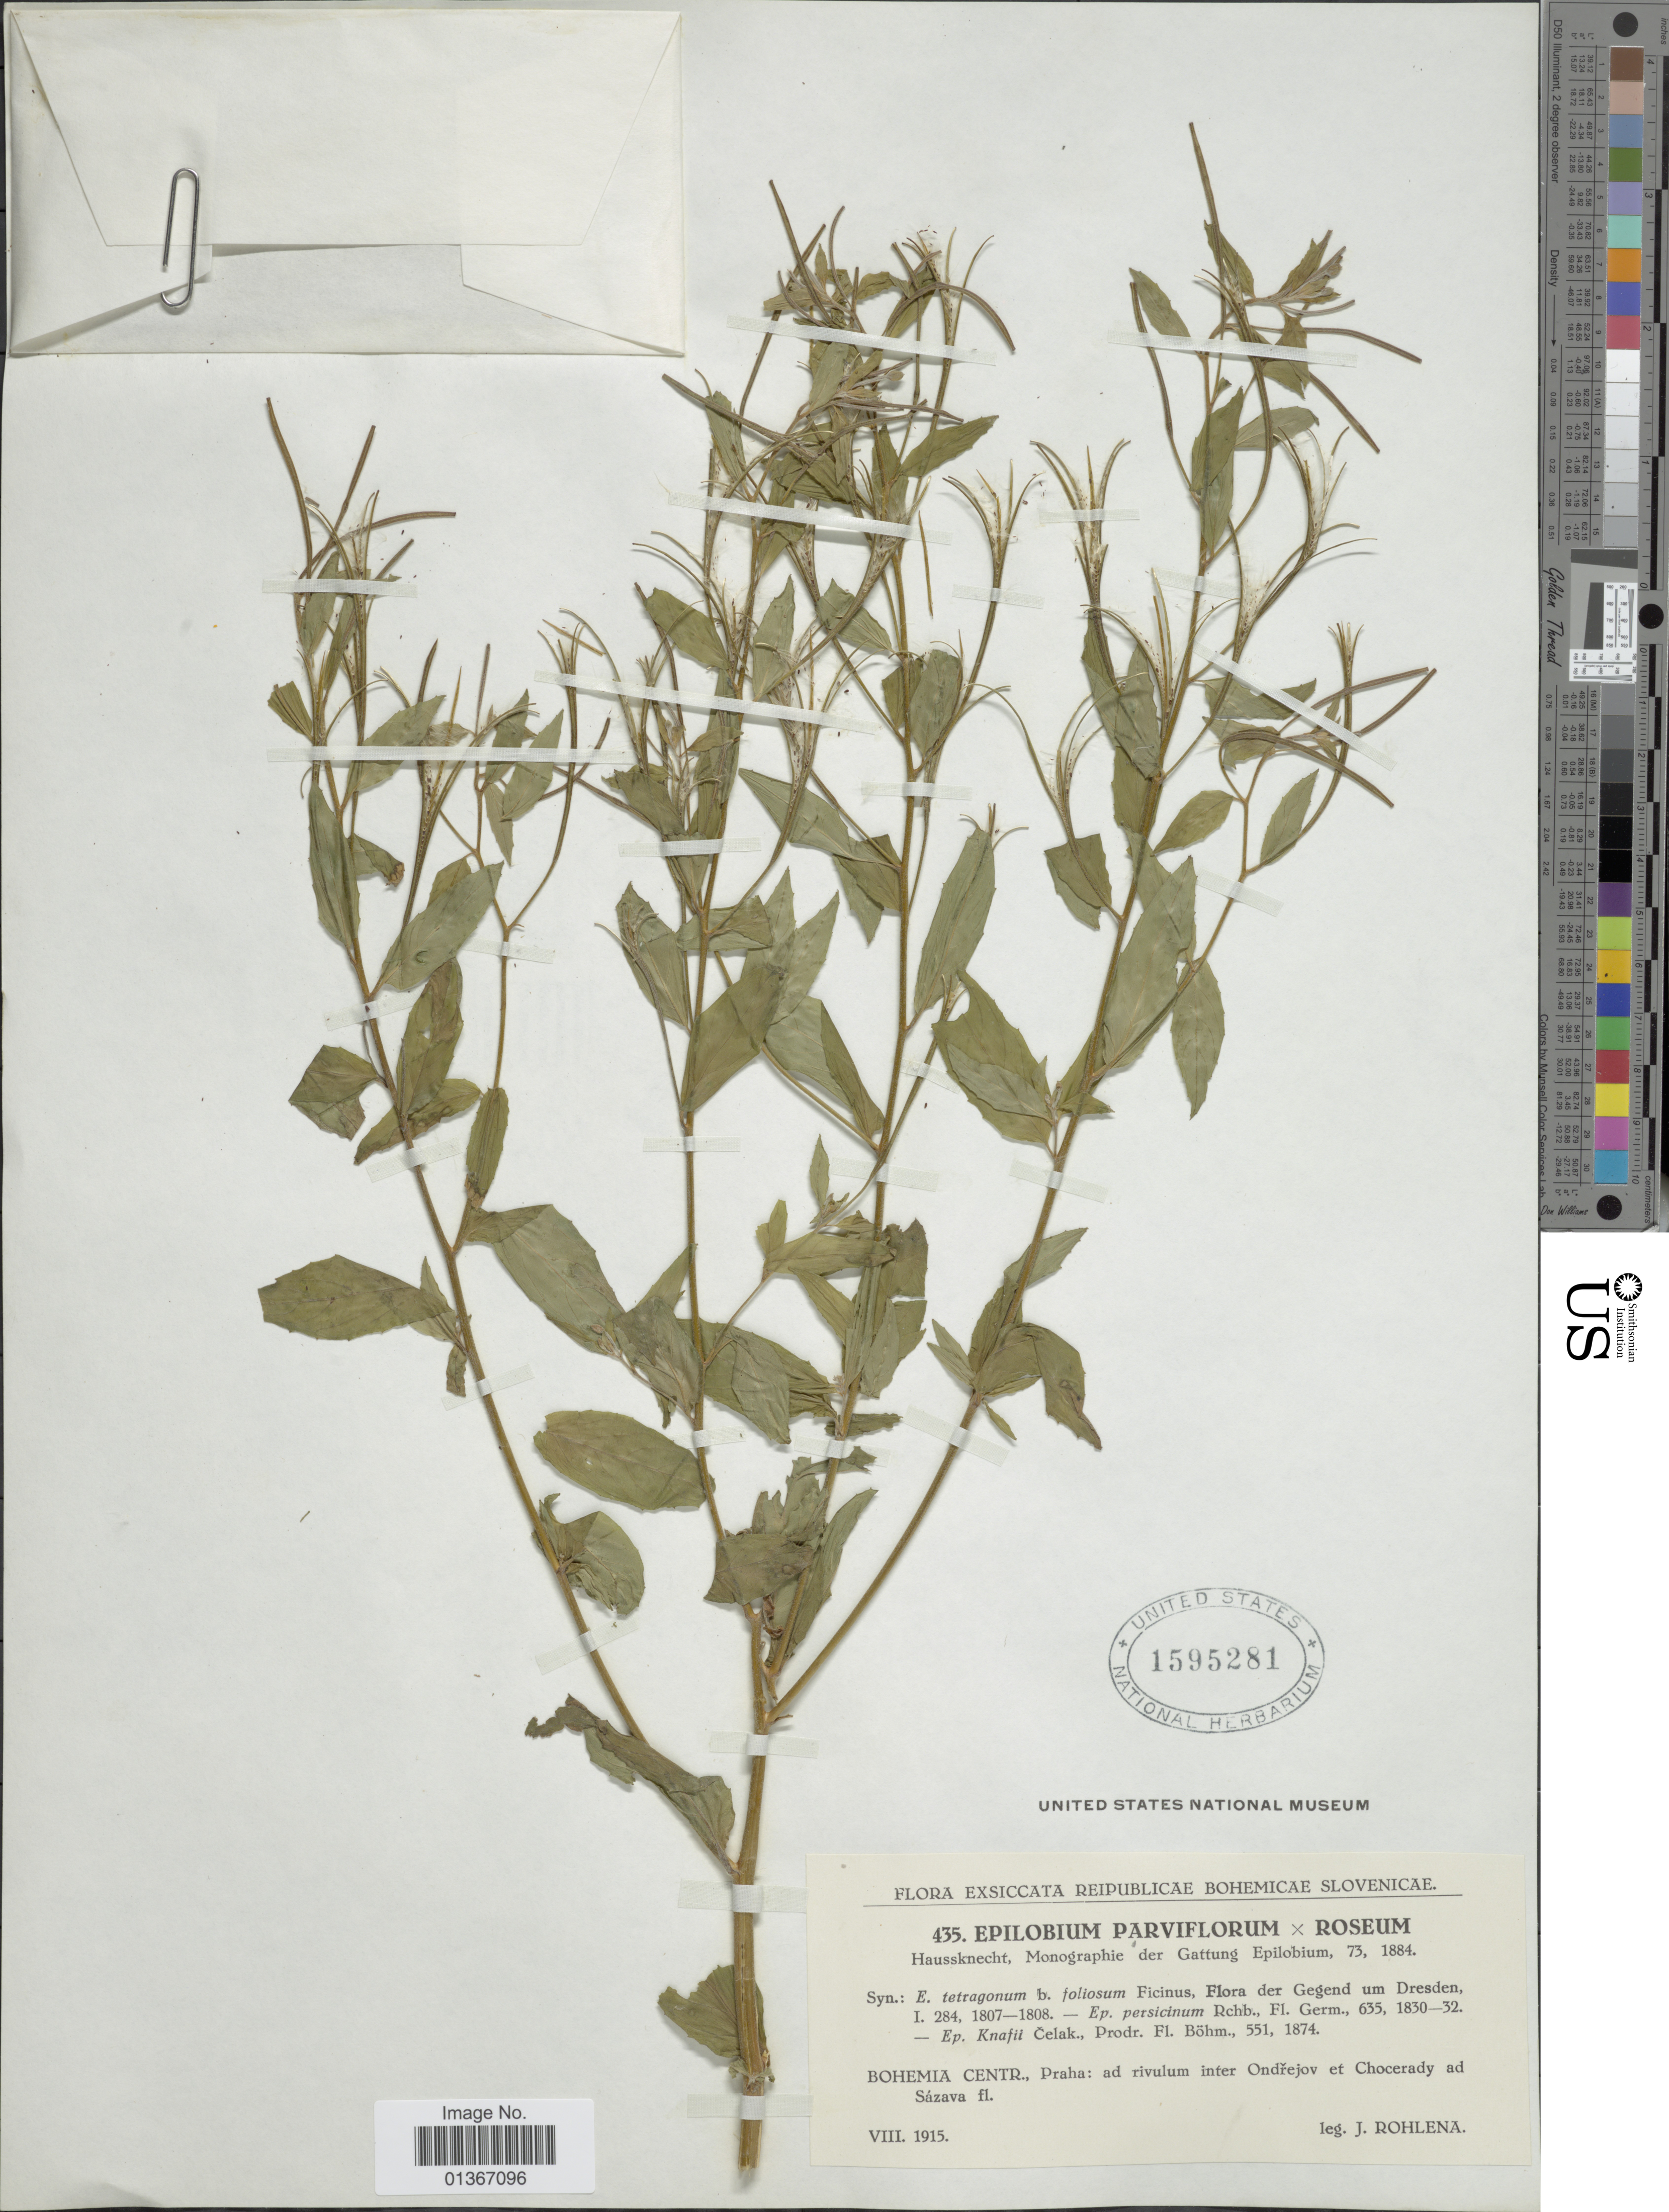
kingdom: Plantae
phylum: Tracheophyta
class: Magnoliopsida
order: Myrtales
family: Onagraceae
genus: Epilobium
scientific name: Epilobium parviflorum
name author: Schreb.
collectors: J. Rohlena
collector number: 435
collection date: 1915-08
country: Czechia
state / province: Central Bohemian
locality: Praha: ad rivulum inter Ondrejov et Chocerady ad Sázava fl.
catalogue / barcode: US 1595281